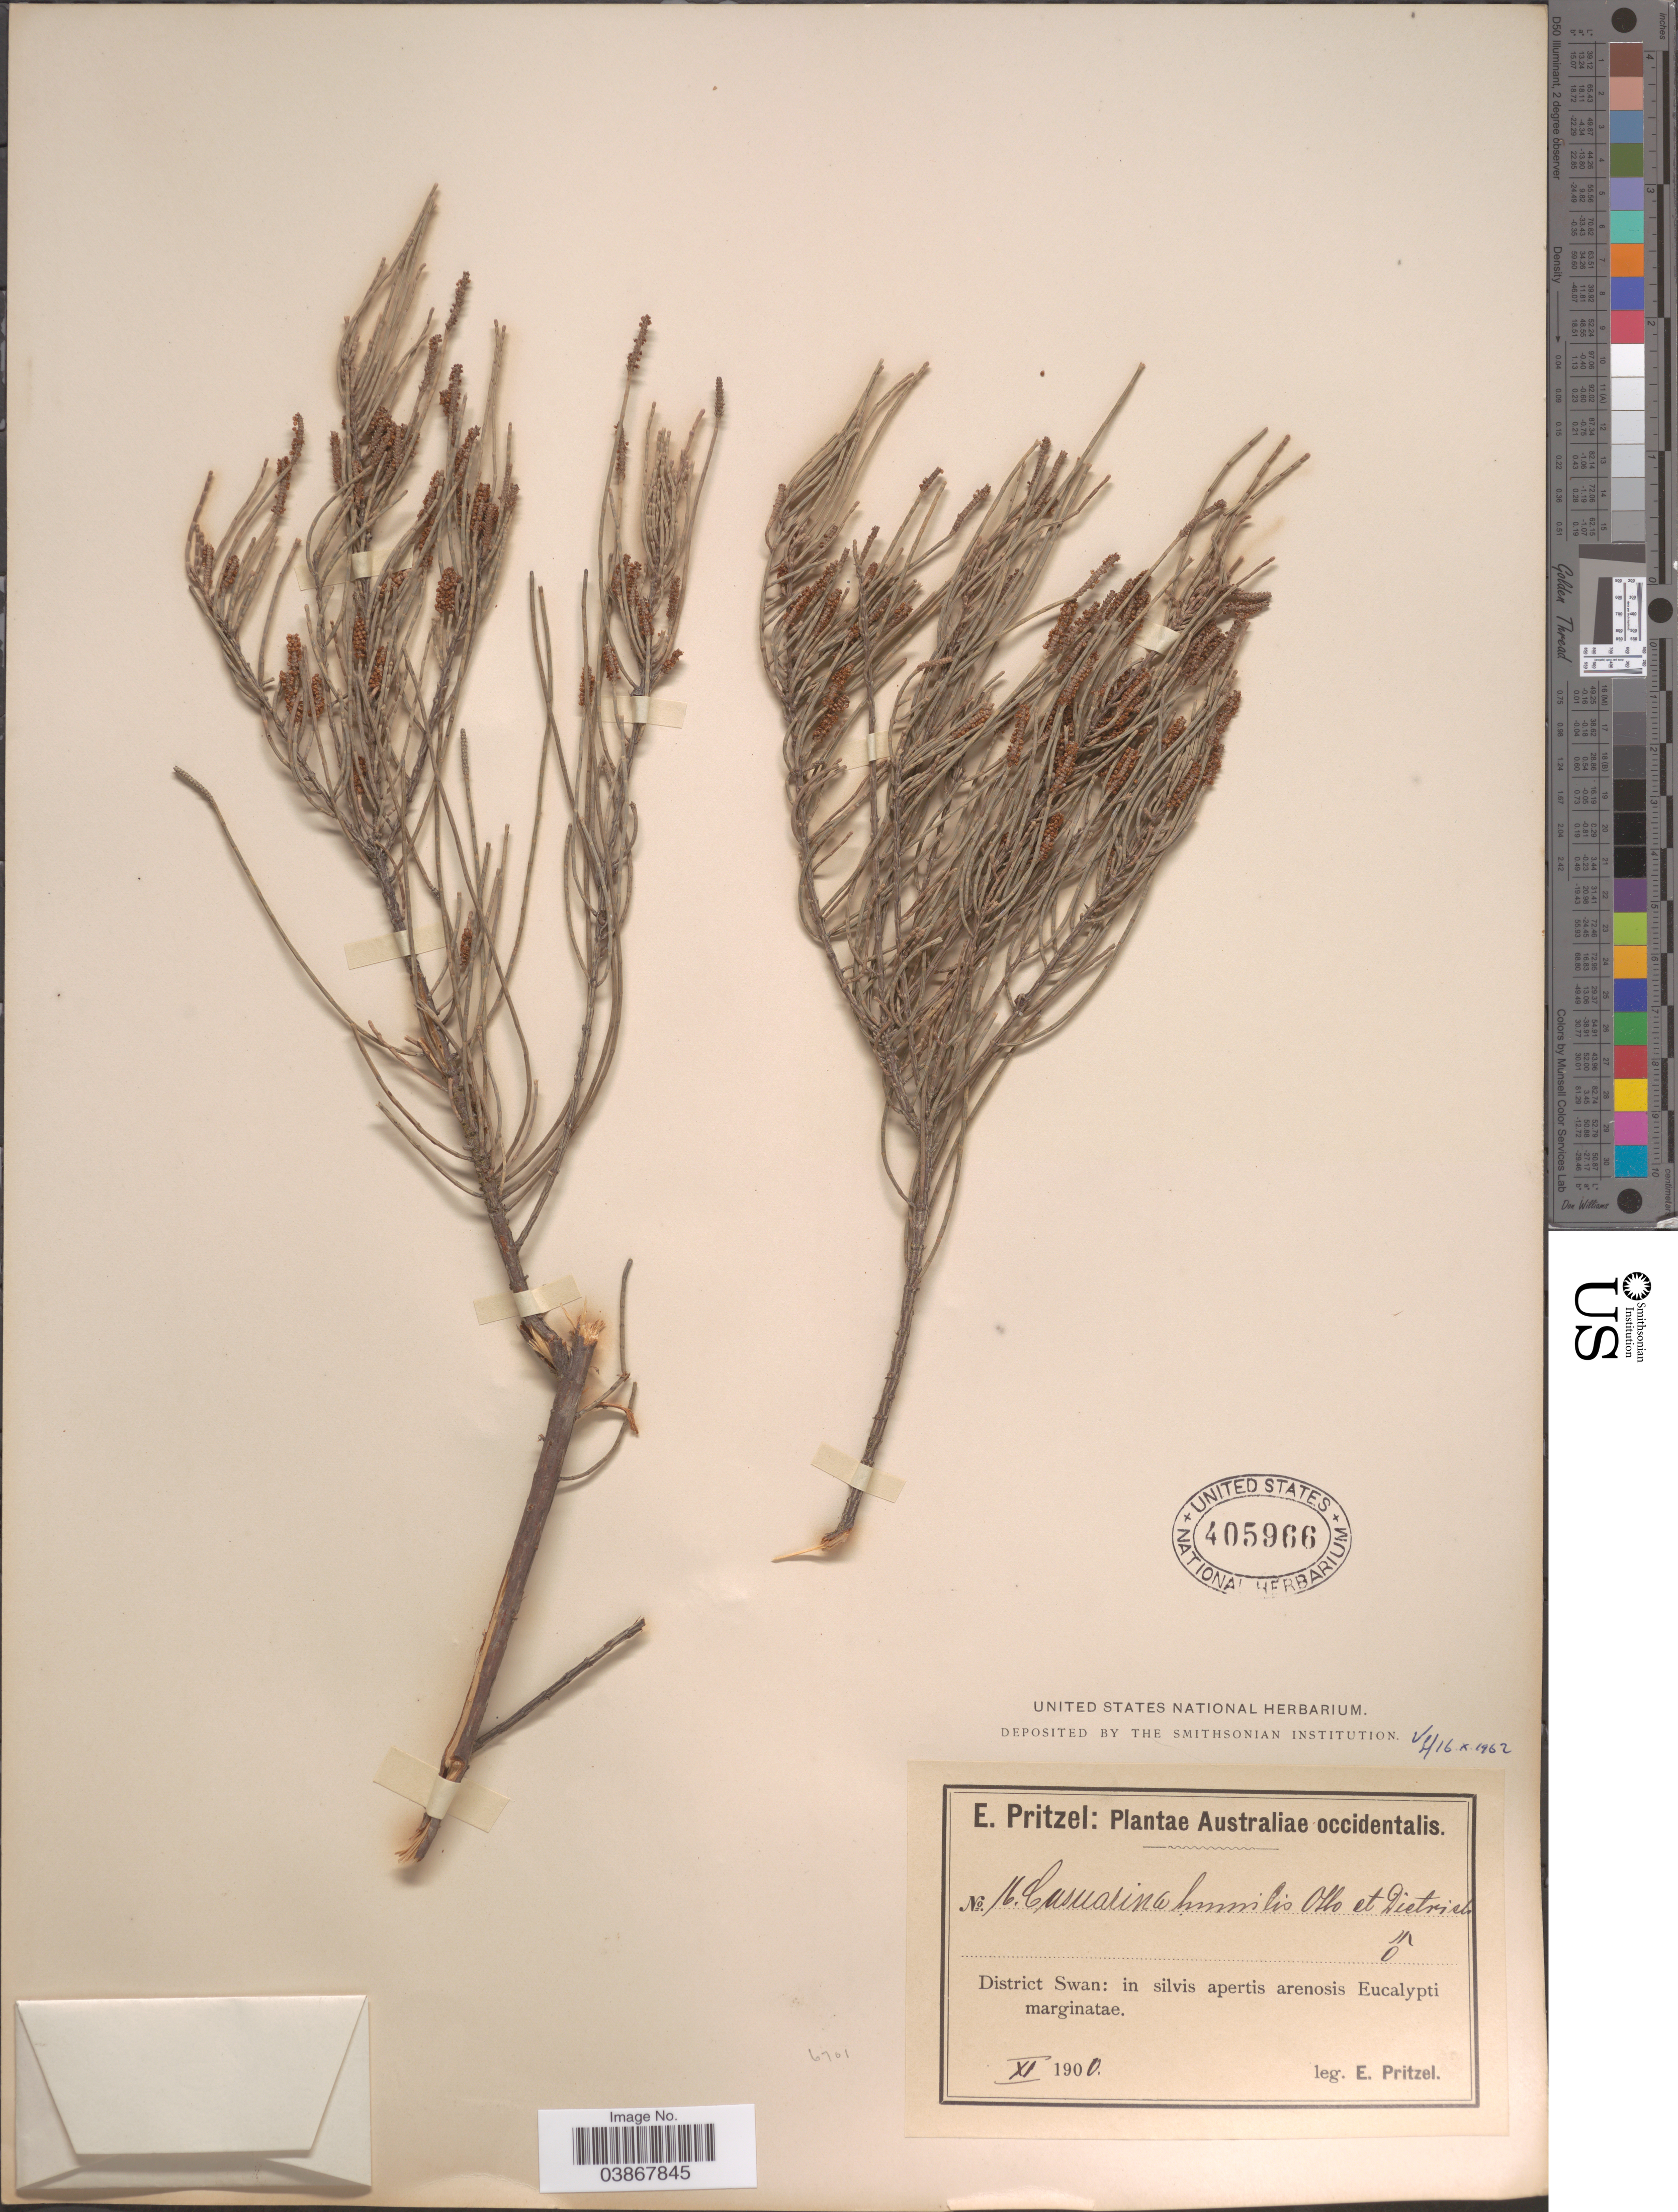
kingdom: Plantae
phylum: Tracheophyta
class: Magnoliopsida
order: Fagales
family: Casuarinaceae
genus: Casuarina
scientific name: Casuarina humilis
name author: Otto & A. Dietr.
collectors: E. G. Pritzel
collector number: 16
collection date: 1900-11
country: Australia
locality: Australiae occidentalis. District Swan.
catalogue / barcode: US 405966